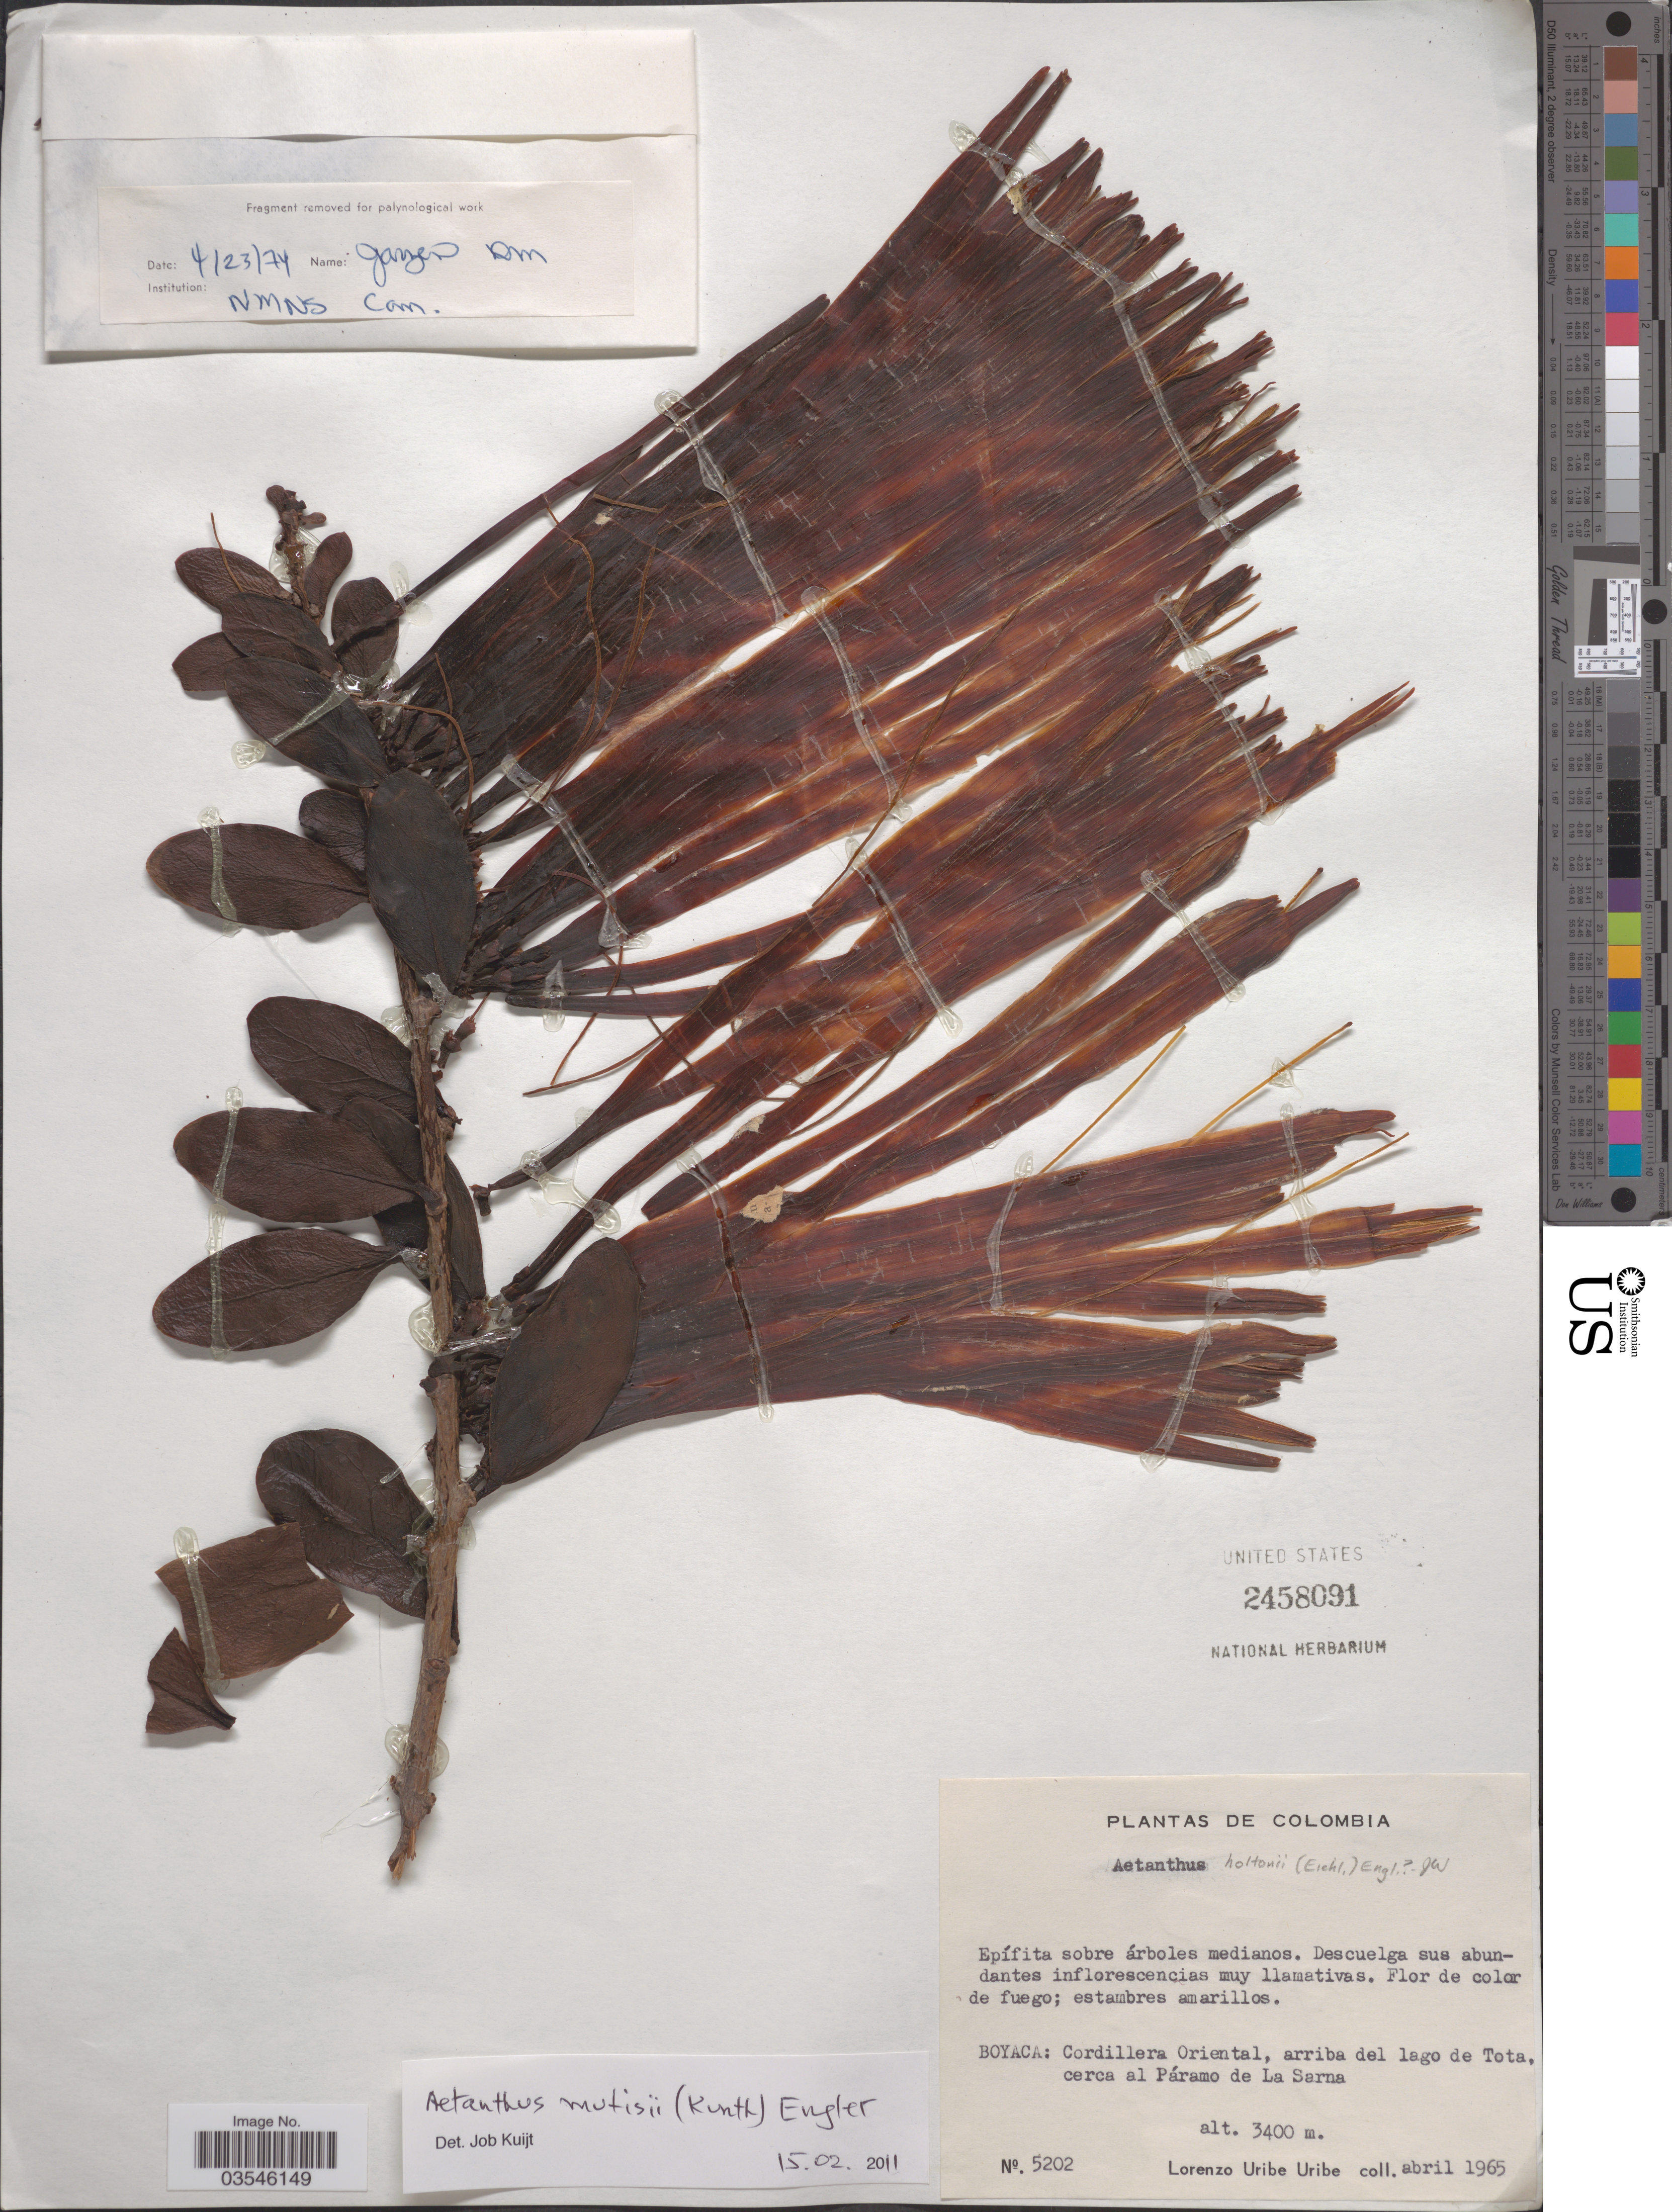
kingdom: Plantae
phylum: Tracheophyta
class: Magnoliopsida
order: Santalales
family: Loranthaceae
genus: Aetanthus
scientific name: Aetanthus mutisii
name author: (Kunth) Engl.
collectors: L. Uribe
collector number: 5202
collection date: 1965-04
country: Colombia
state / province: Boyacá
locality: Cordillera Oriental, arriba del lago de Tota, cerca al Páramo de La Sarna.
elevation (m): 3400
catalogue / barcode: US 2458091